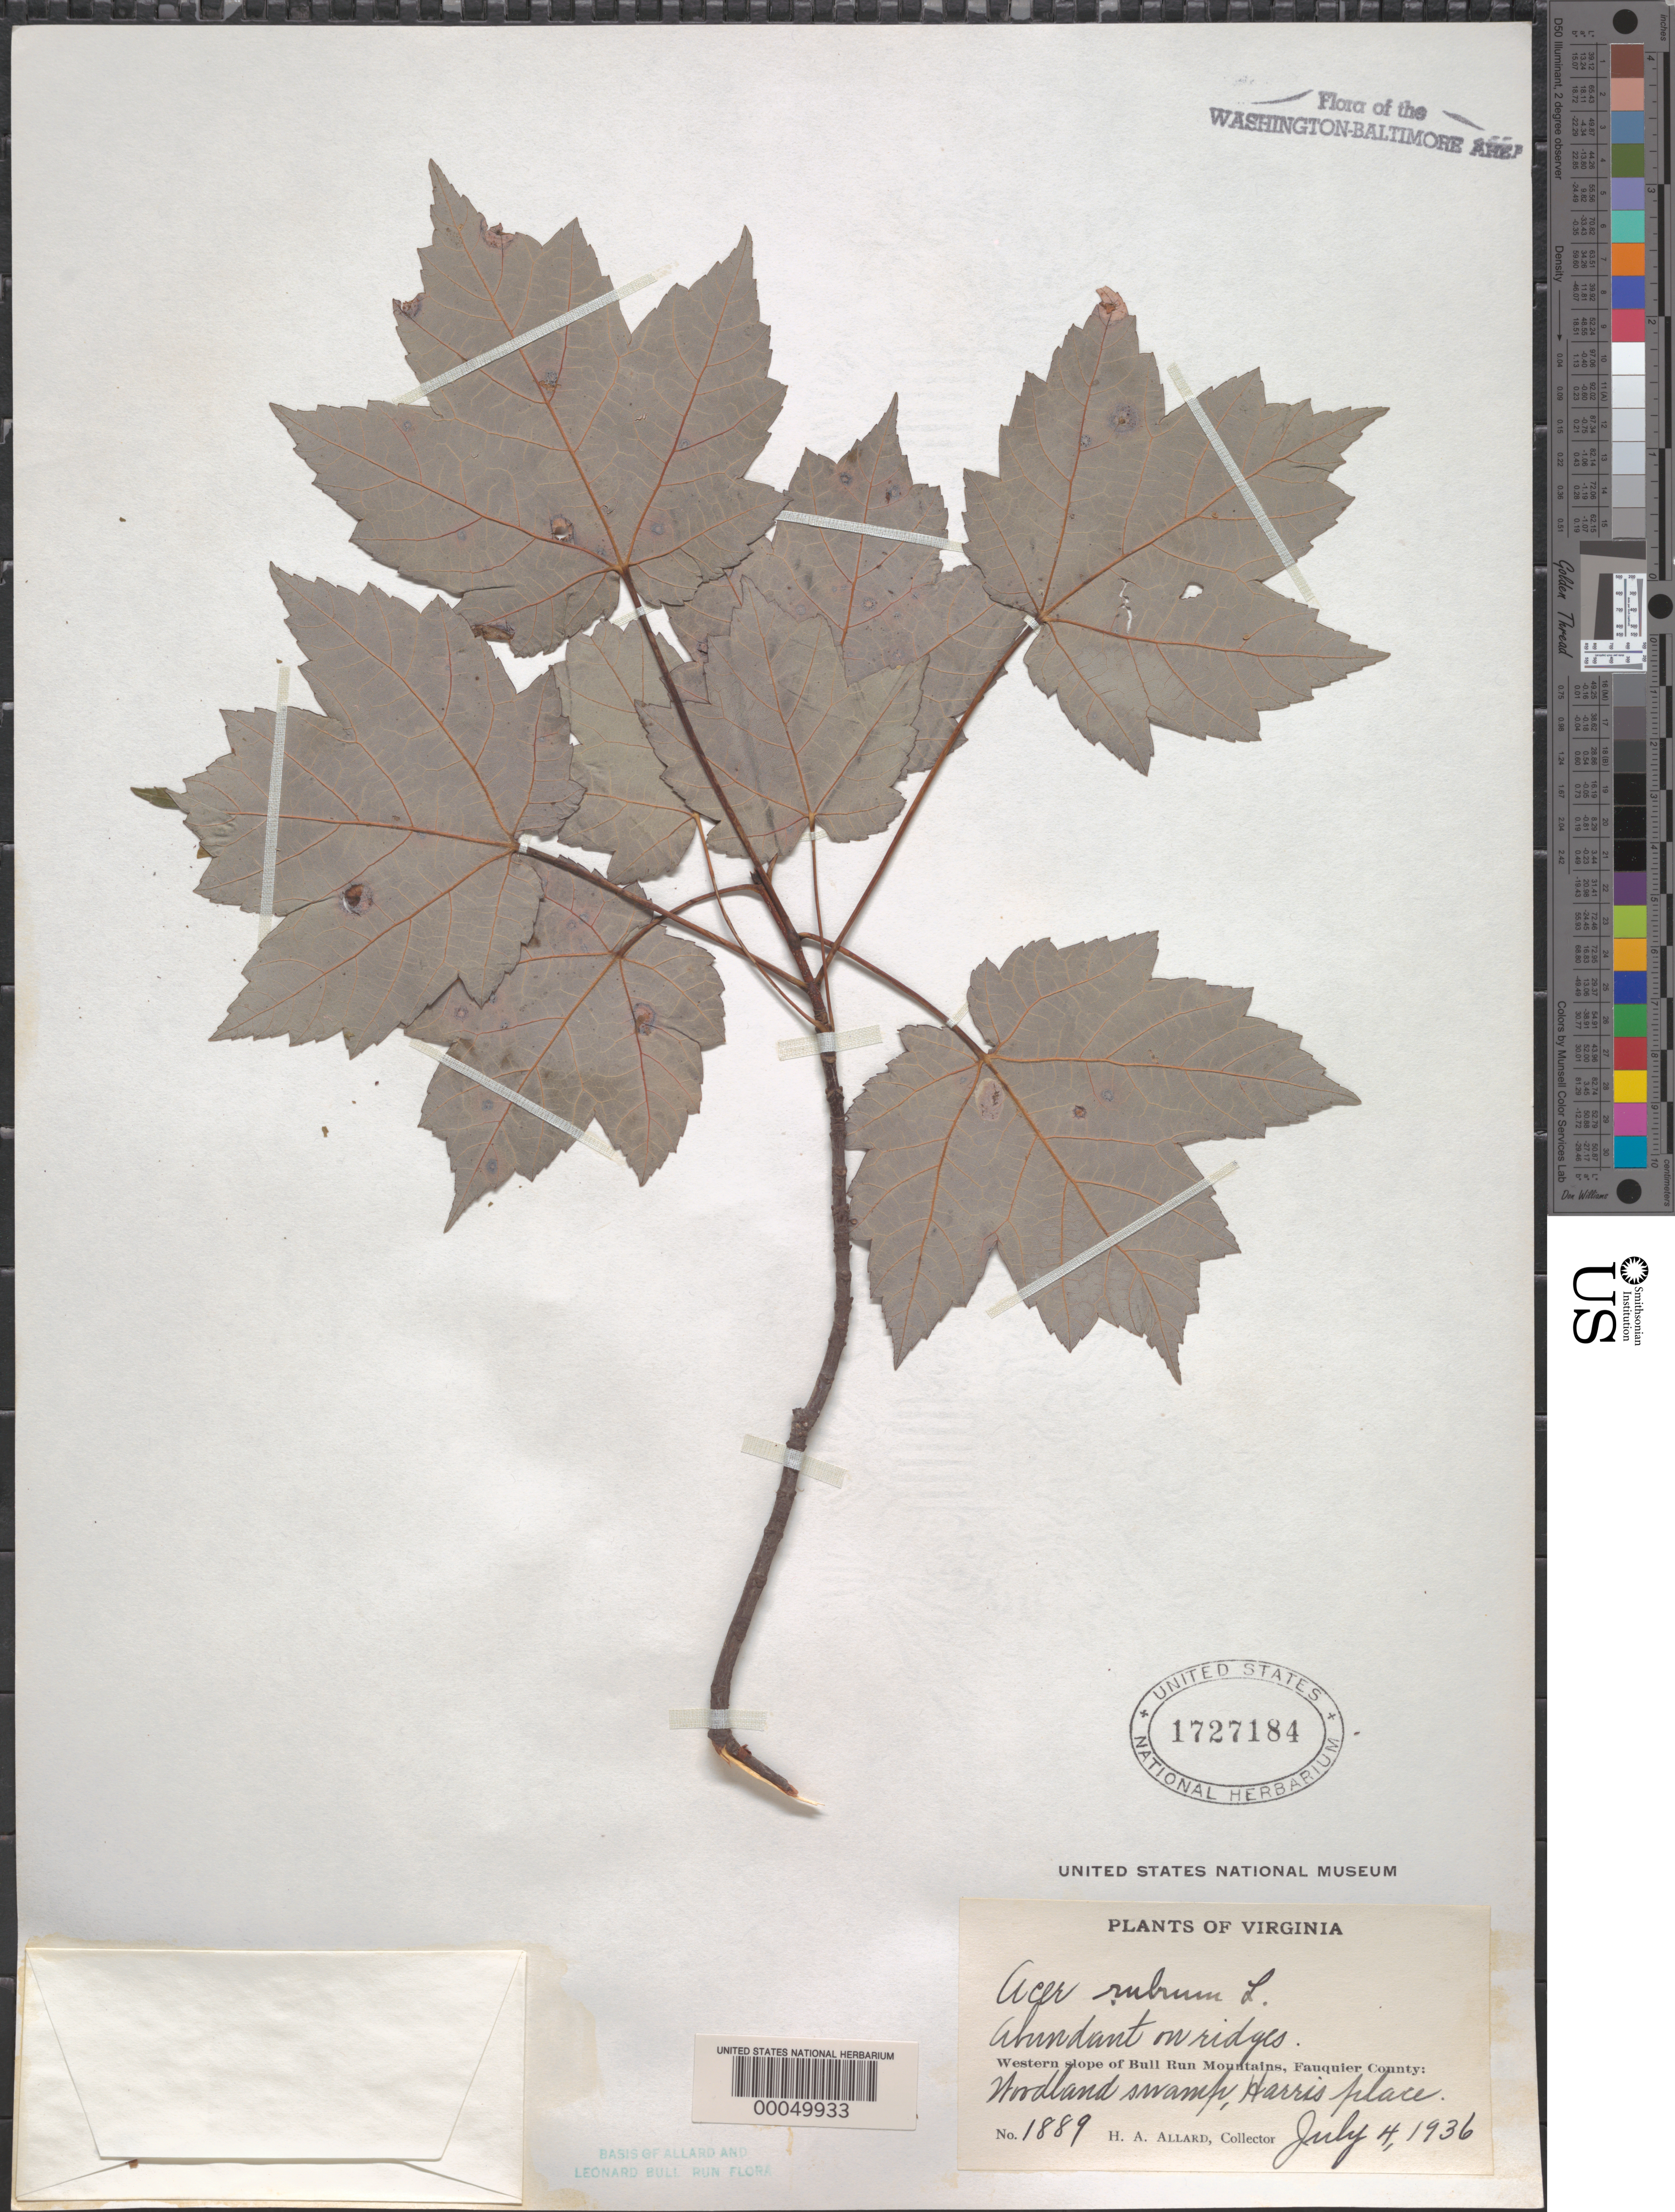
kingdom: Plantae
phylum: Tracheophyta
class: Magnoliopsida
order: Sapindales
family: Sapindaceae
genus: Acer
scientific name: Acer rubrum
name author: L.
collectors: H. A. Allard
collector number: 1889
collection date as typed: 04 Jul 1936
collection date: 1936-07-04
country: United States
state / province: Virginia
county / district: Fauquier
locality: Harris place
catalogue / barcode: US 1727184